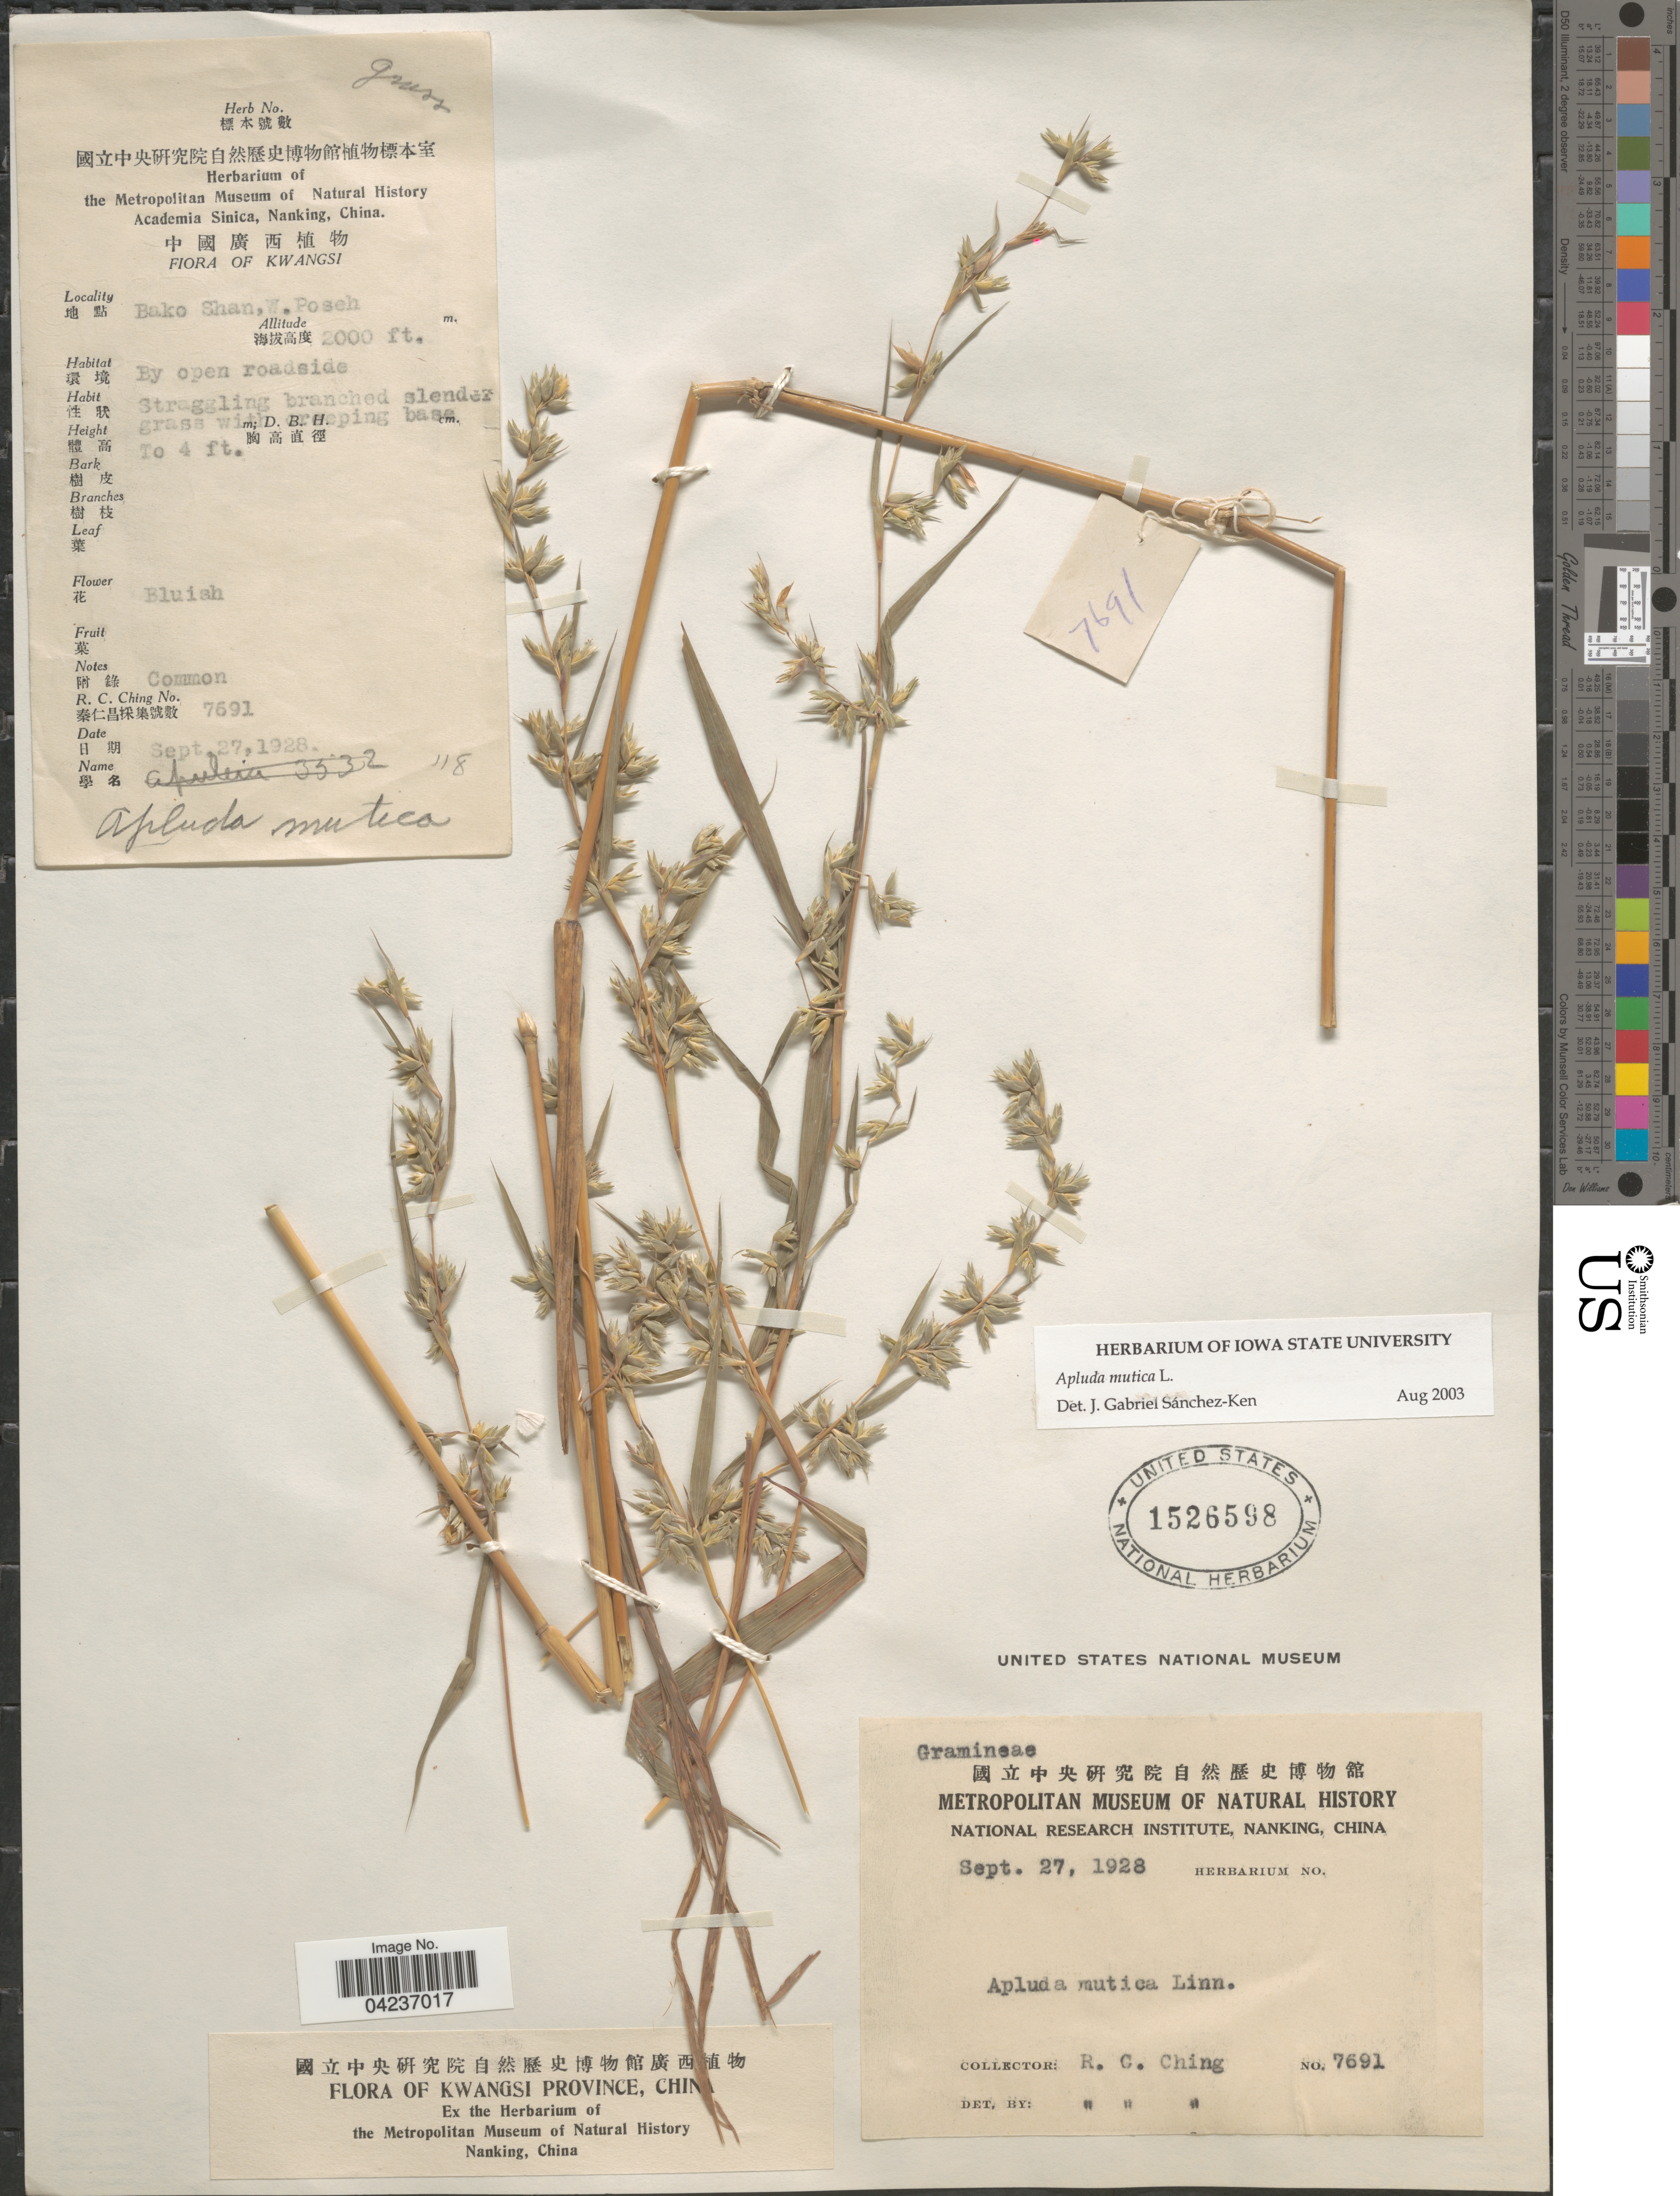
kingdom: Plantae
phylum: Tracheophyta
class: Liliopsida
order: Poales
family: Poaceae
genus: Apluda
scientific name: Apluda mutica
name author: L.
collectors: R. C. Ching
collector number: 7691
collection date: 1928-09-27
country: China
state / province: Guangxi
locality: Kwangsi Province. Bako Shan, W. Poseh.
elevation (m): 610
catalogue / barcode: US 1526598